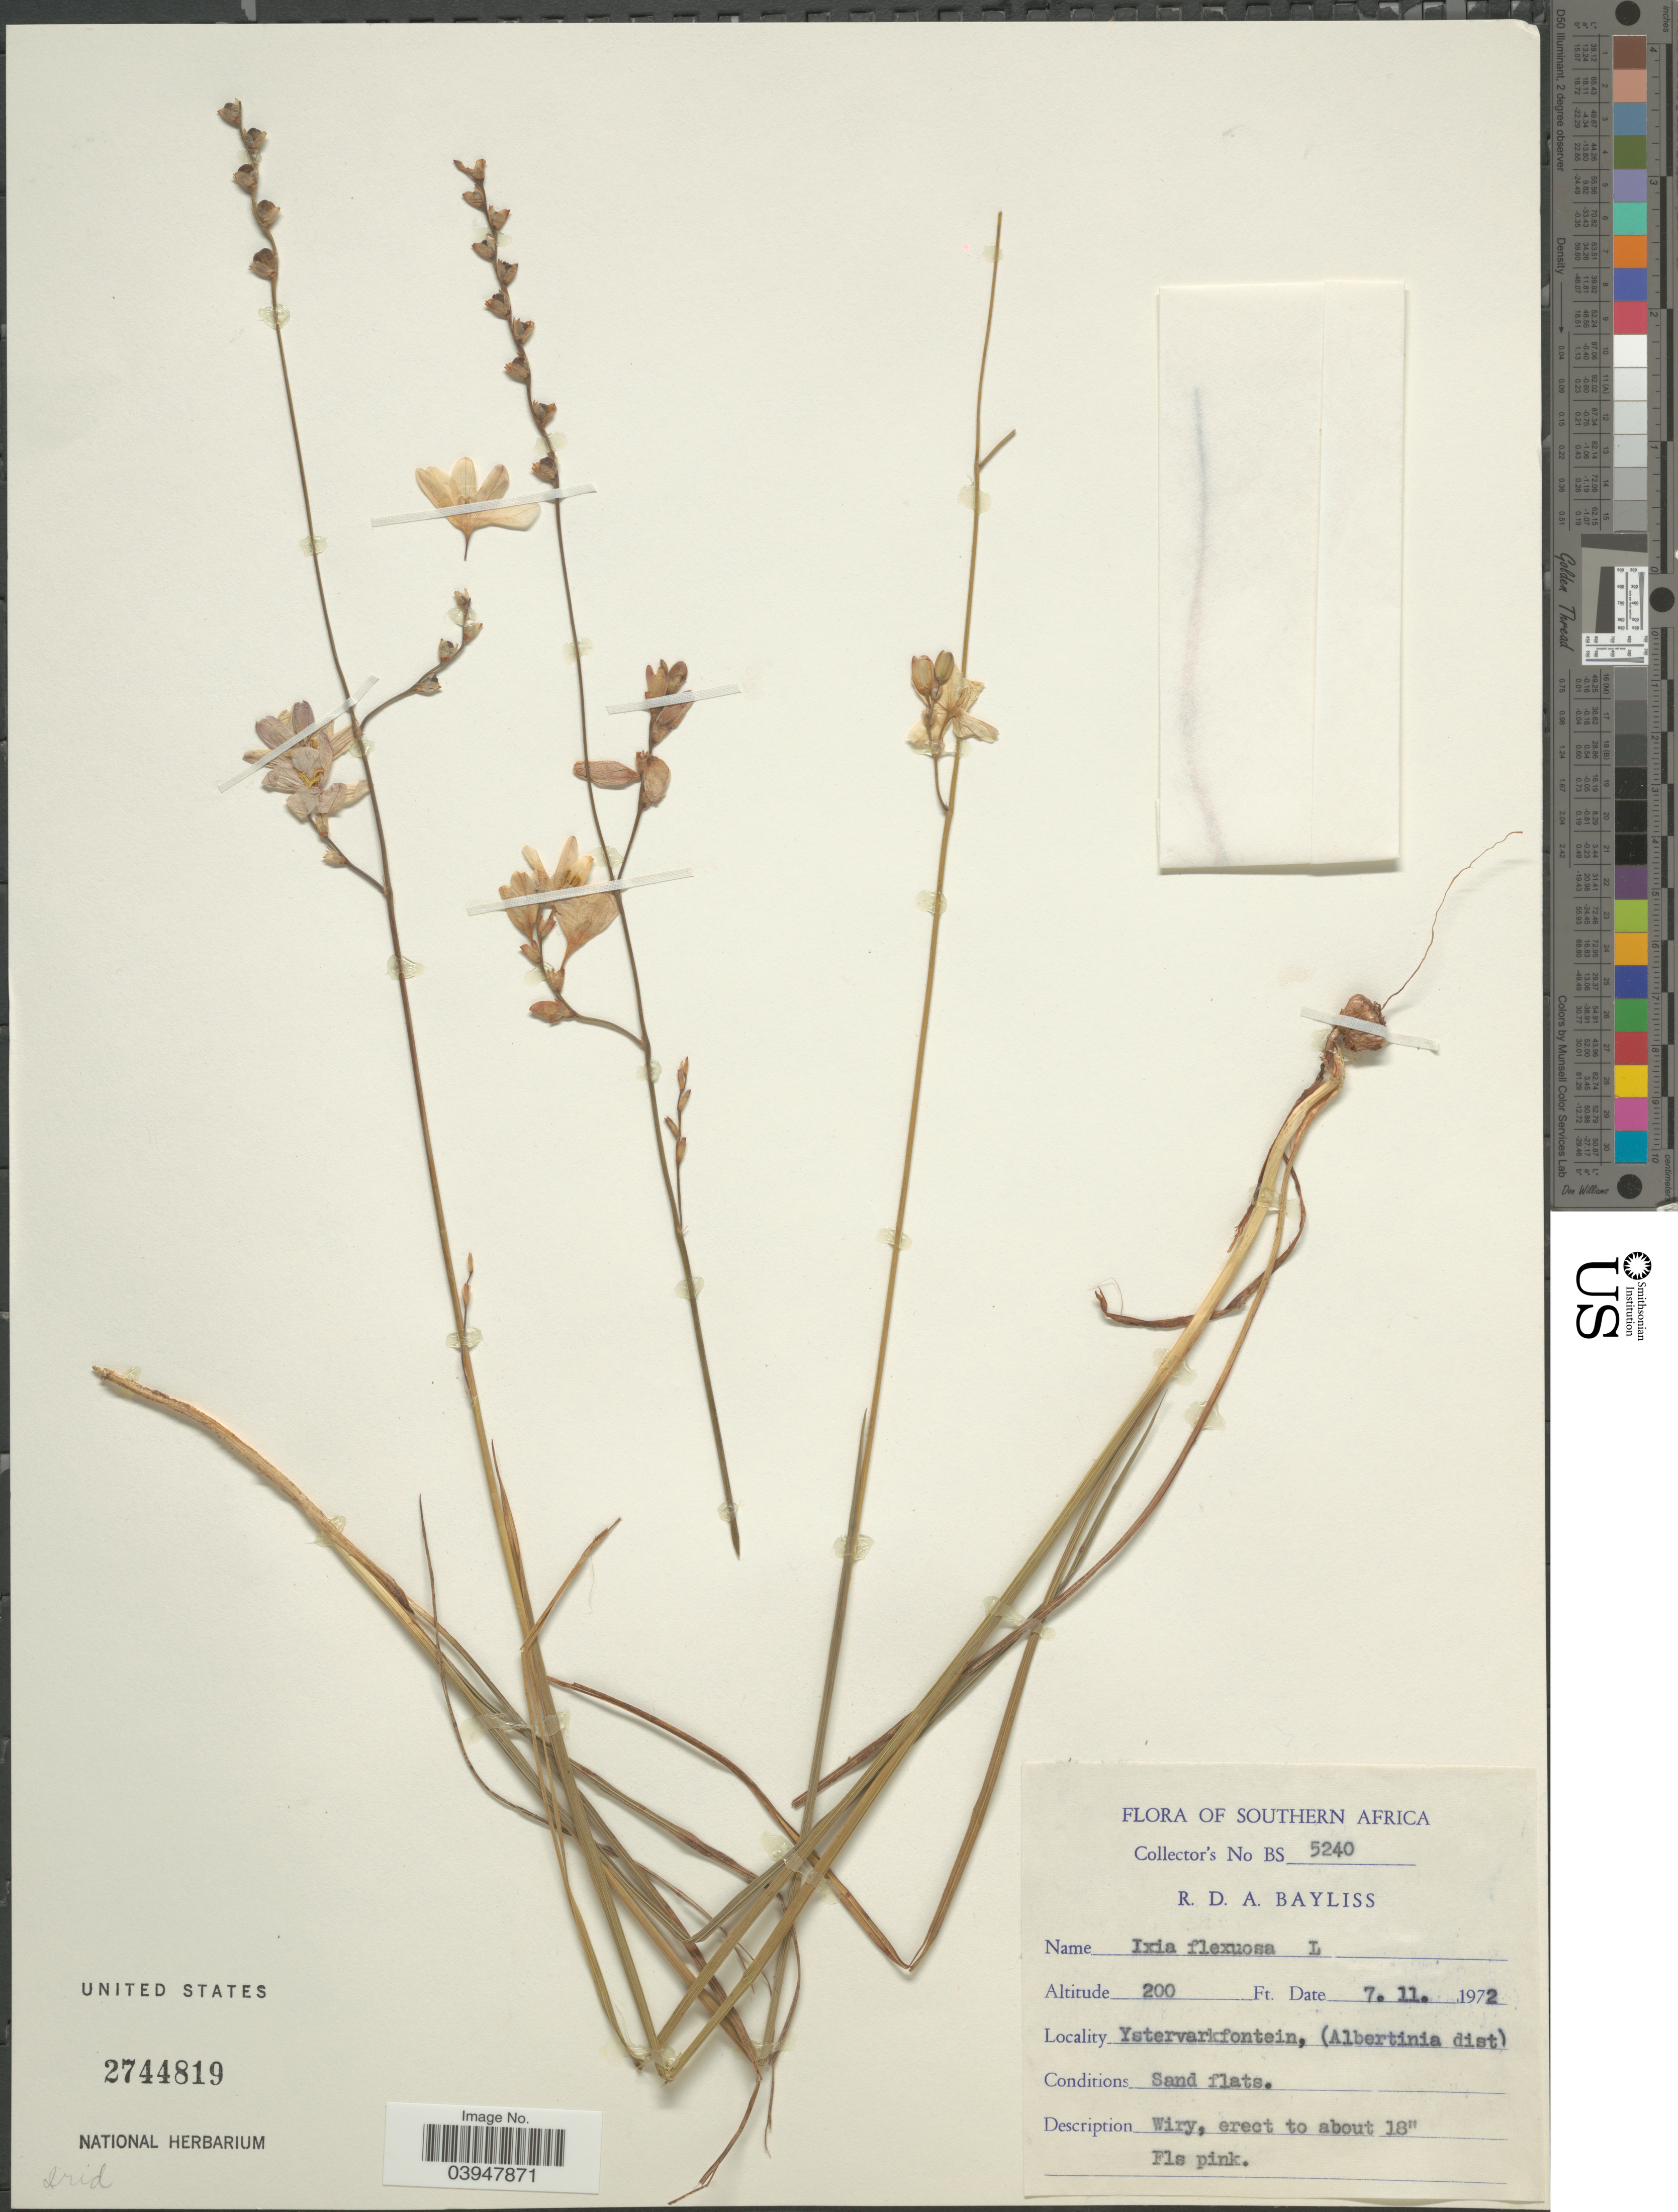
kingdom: Plantae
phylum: Tracheophyta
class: Liliopsida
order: Asparagales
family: Iridaceae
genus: Ixia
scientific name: Ixia flexuosa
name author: L.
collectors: R. Bayliss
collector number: BS 5240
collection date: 1972-11-07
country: South Africa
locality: Southern Africa. Ystervarkfontein, (Albertinia dist).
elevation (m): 61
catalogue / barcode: US 2744819